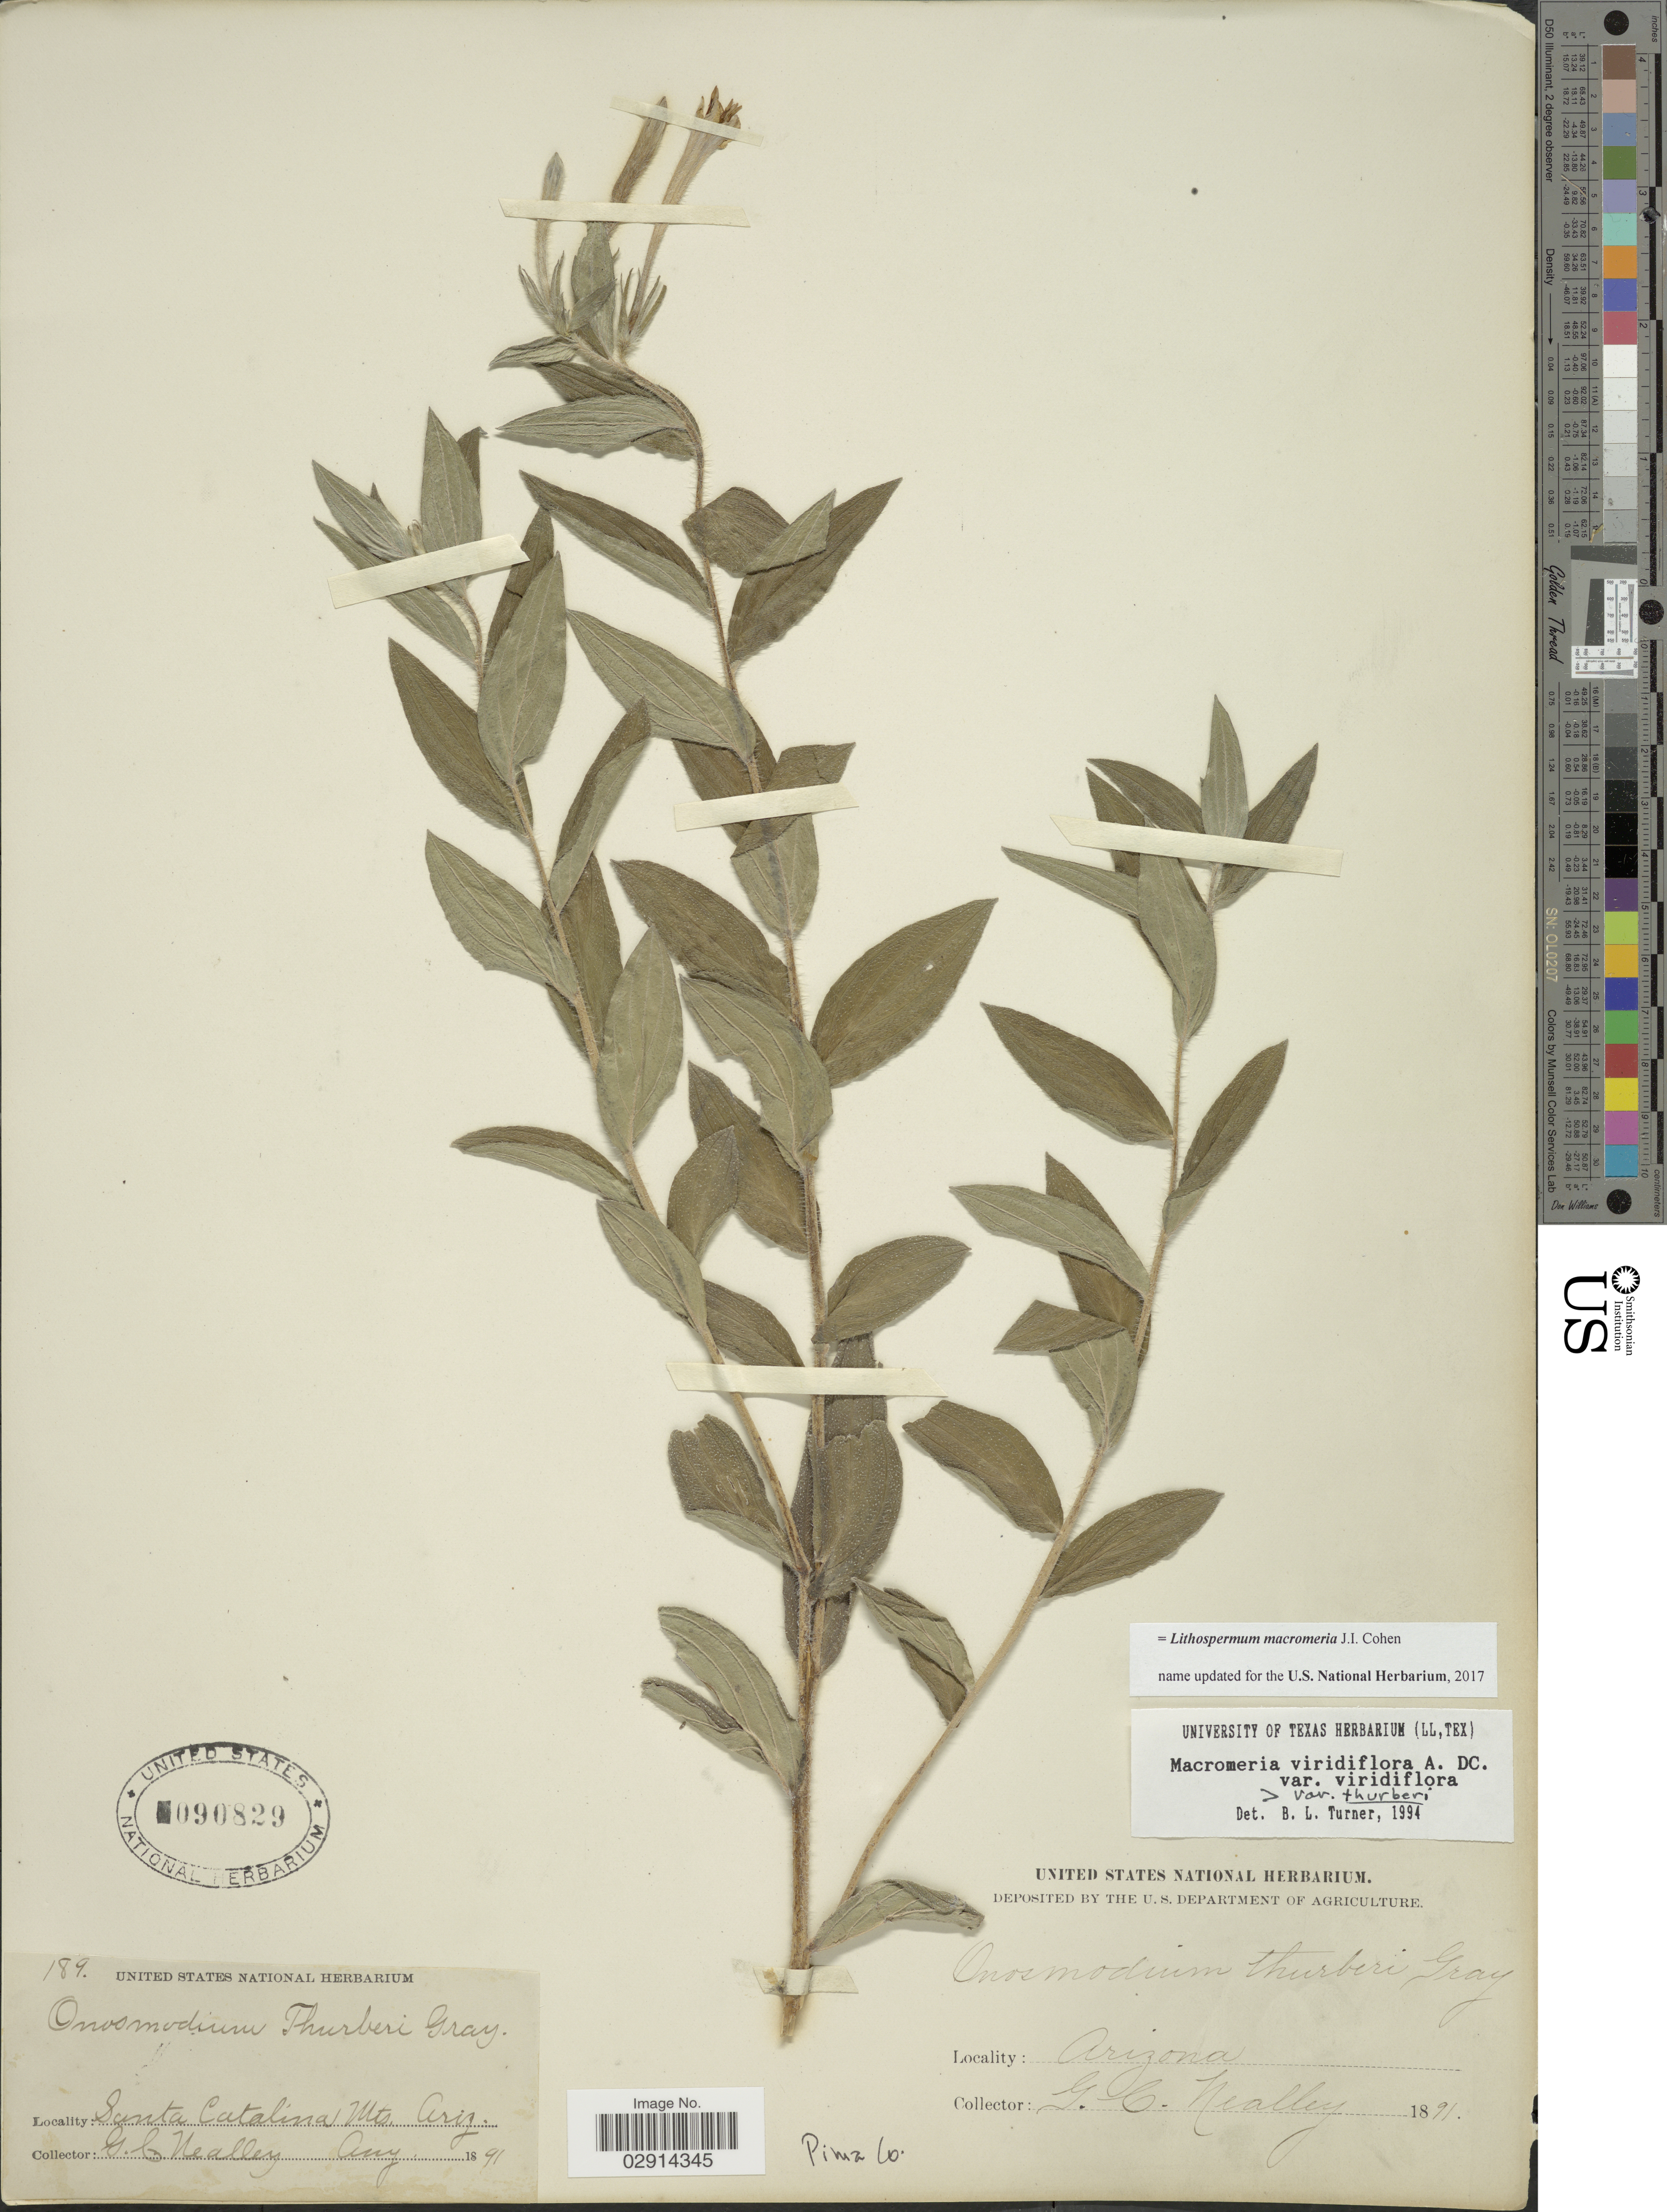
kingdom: Plantae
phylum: Tracheophyta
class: Magnoliopsida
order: Boraginales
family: Boraginaceae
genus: Lithospermum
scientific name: Lithospermum macromeria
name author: Cohen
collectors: G. C. Nealley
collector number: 189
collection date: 1891-08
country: United States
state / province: Arizona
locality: Santa Catalina, Pima Co.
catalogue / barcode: US 90829